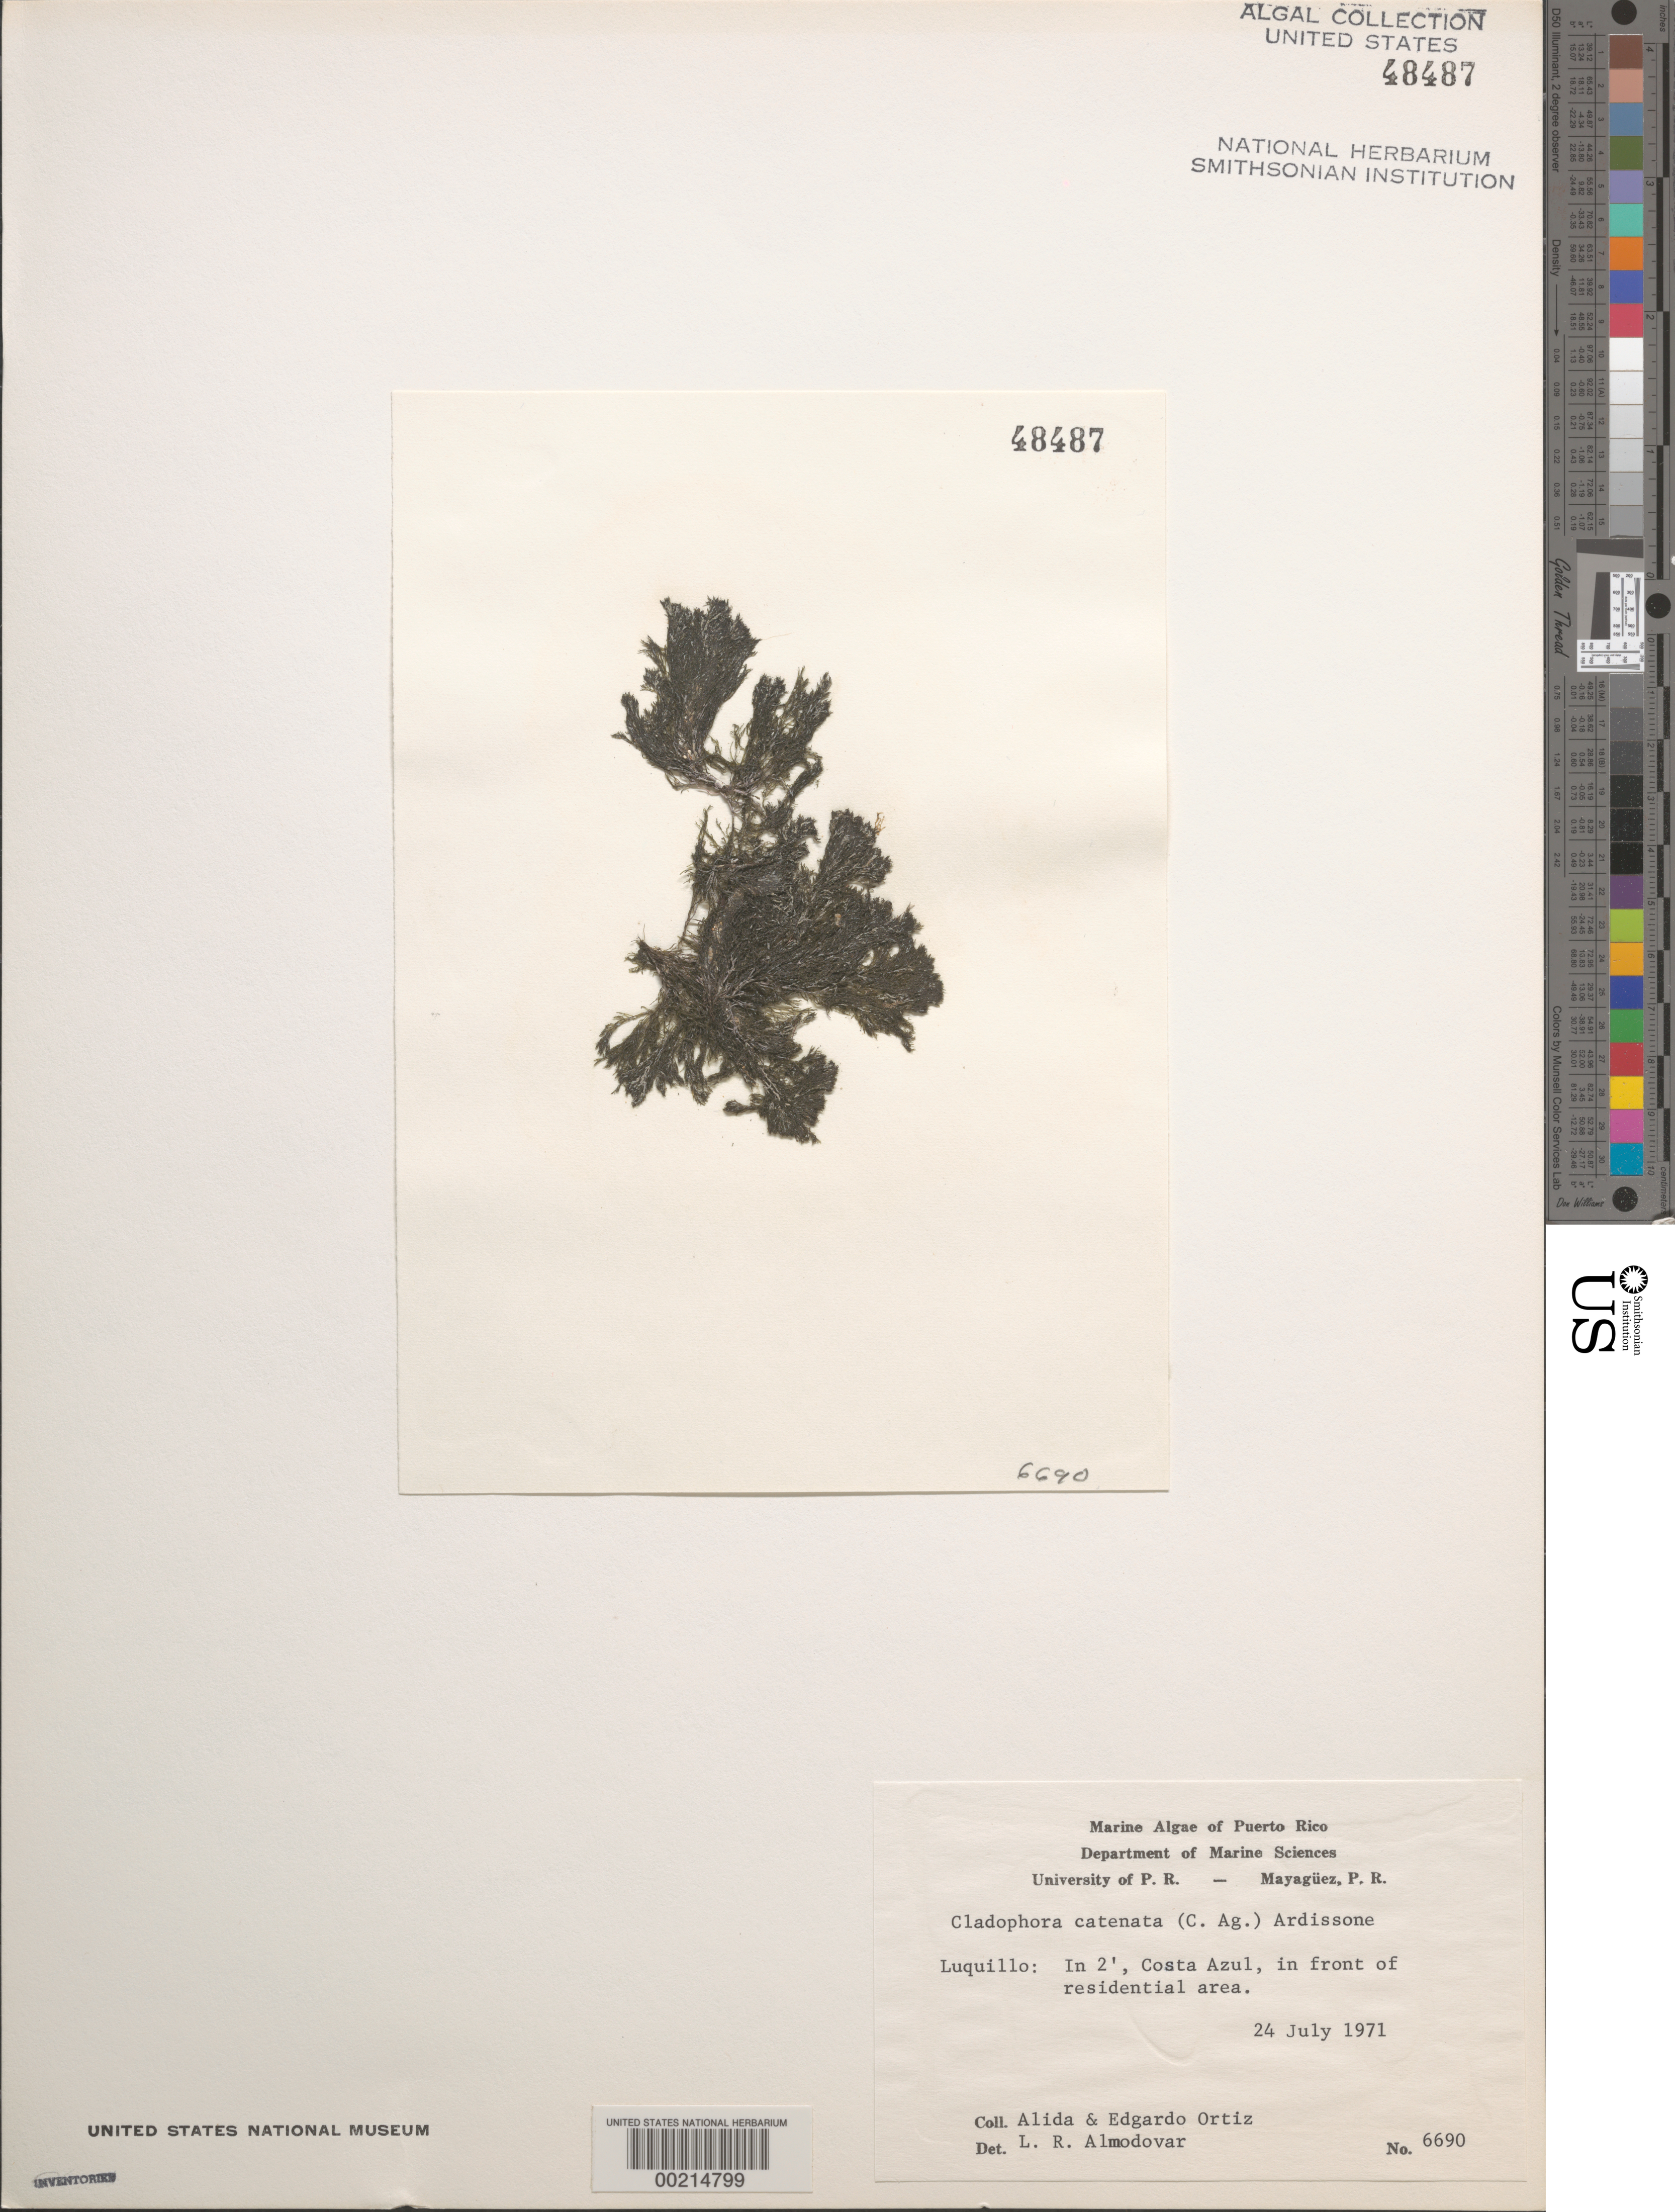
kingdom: Plantae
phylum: Chlorophyta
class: Ulvophyceae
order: Cladophorales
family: Cladophoraceae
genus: Cladophora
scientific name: Cladophora catenata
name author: (L.) Kütz.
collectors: Alida Ortiz & E. Ortiz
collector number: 6690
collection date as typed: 24 Jul 1971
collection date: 1971-07-24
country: Puerto Rico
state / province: Luquillo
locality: Costa Azul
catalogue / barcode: US 48487